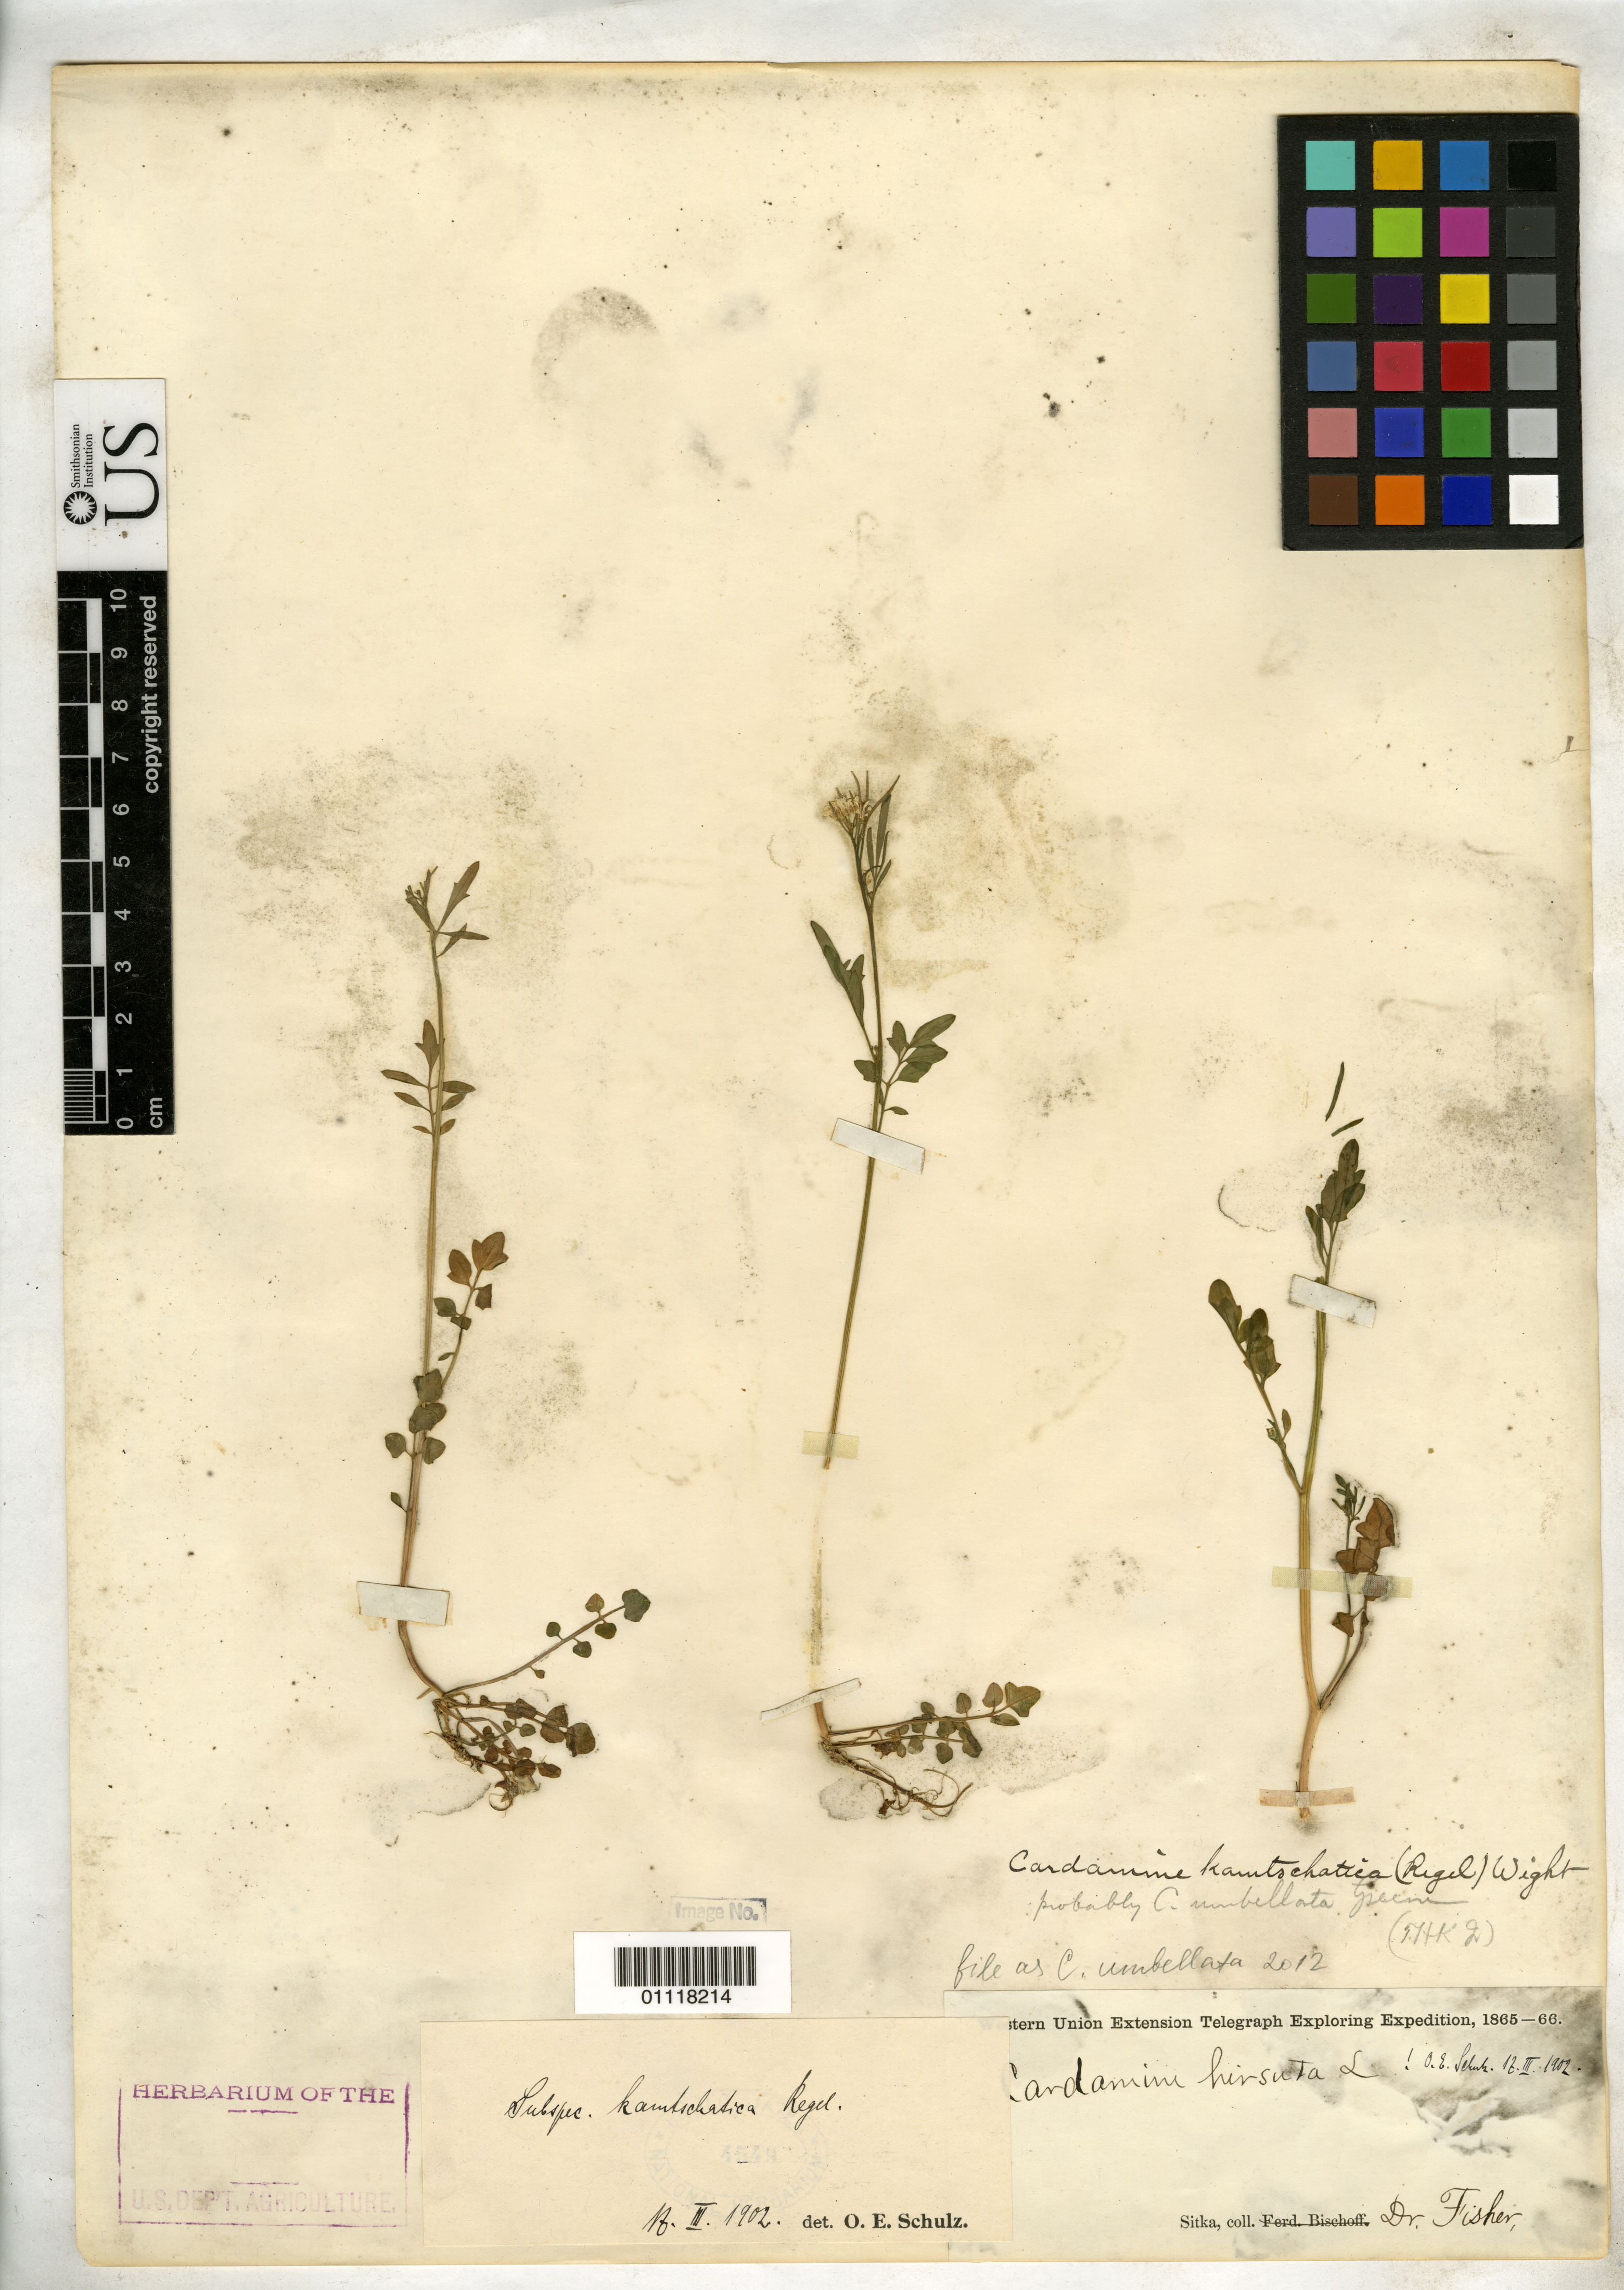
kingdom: Plantae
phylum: Tracheophyta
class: Magnoliopsida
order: Brassicales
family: Brassicaceae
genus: Cardamine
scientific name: Cardamine umbellata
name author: Greene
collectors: -- Fisher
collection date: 1865/1866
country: United States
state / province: Alaska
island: Baranof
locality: Sitka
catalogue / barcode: US 4549